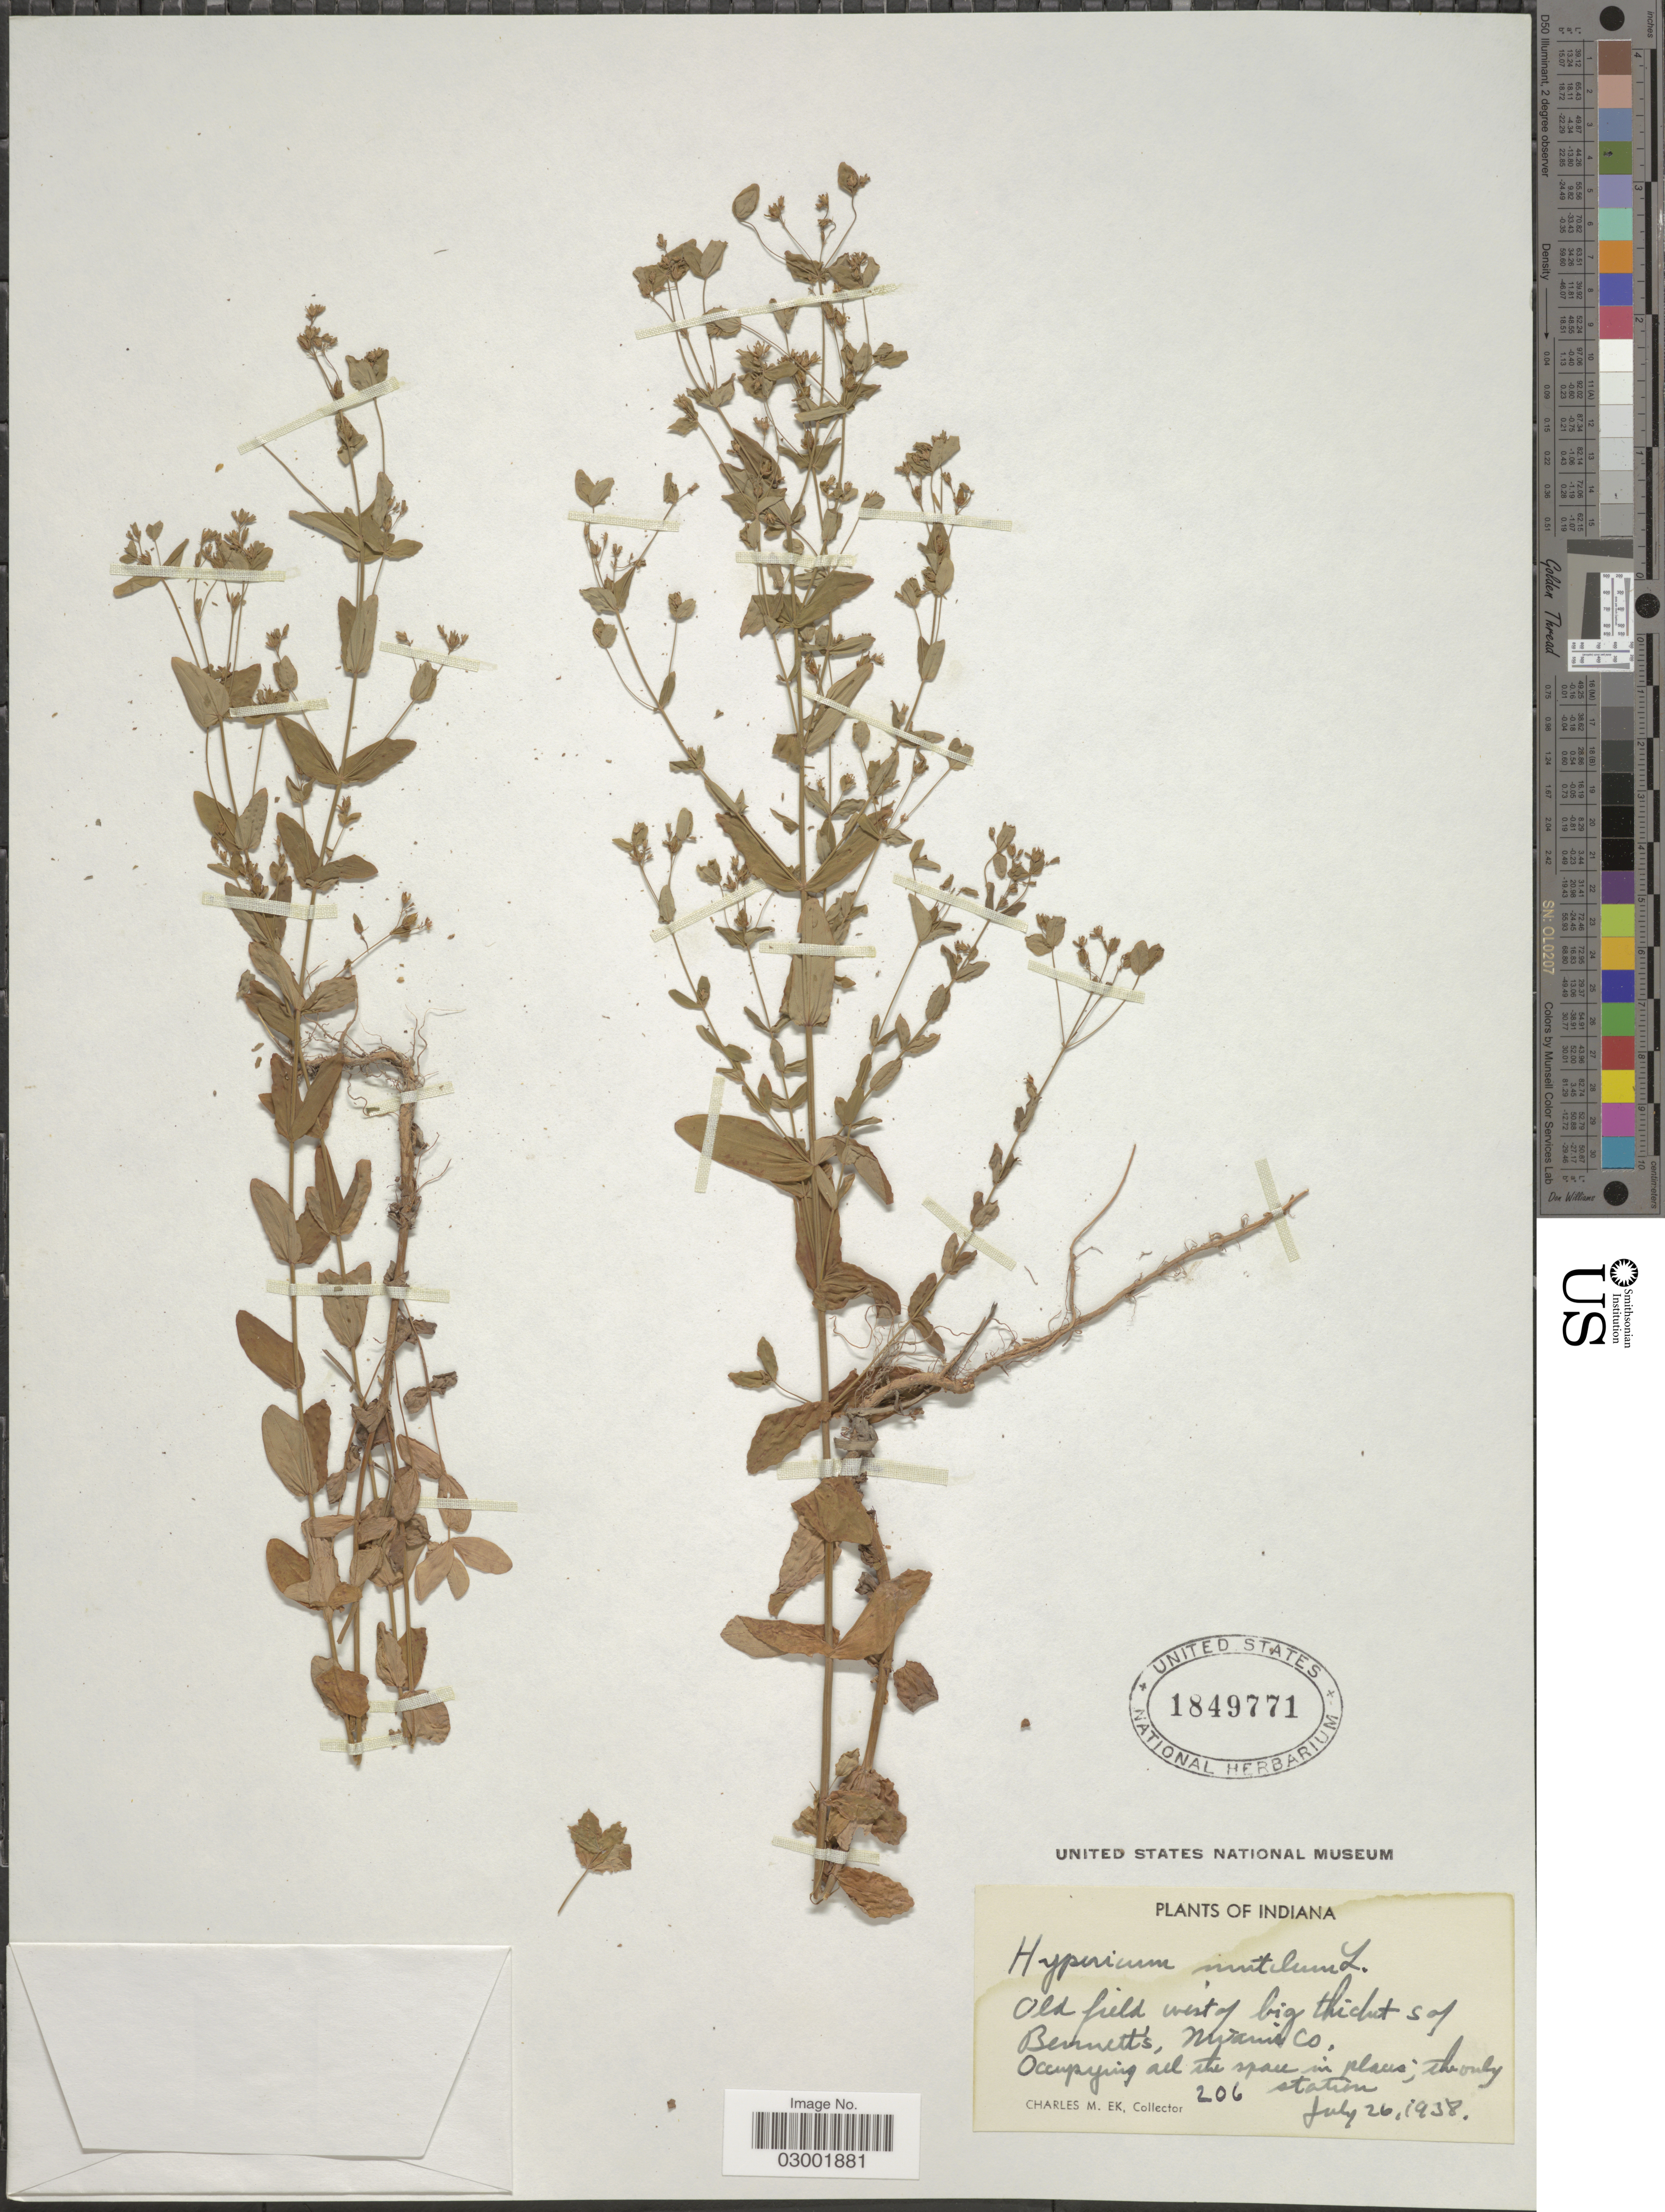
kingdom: Plantae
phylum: Tracheophyta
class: Magnoliopsida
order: Malpighiales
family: Hypericaceae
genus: Hypericum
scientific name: Hypericum mutilum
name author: L.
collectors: C. Ek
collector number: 206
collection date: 1938-07-26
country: United States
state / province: Indiana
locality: Old field west of big thichets S of Bennett's, Miami Co.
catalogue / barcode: US 1849771